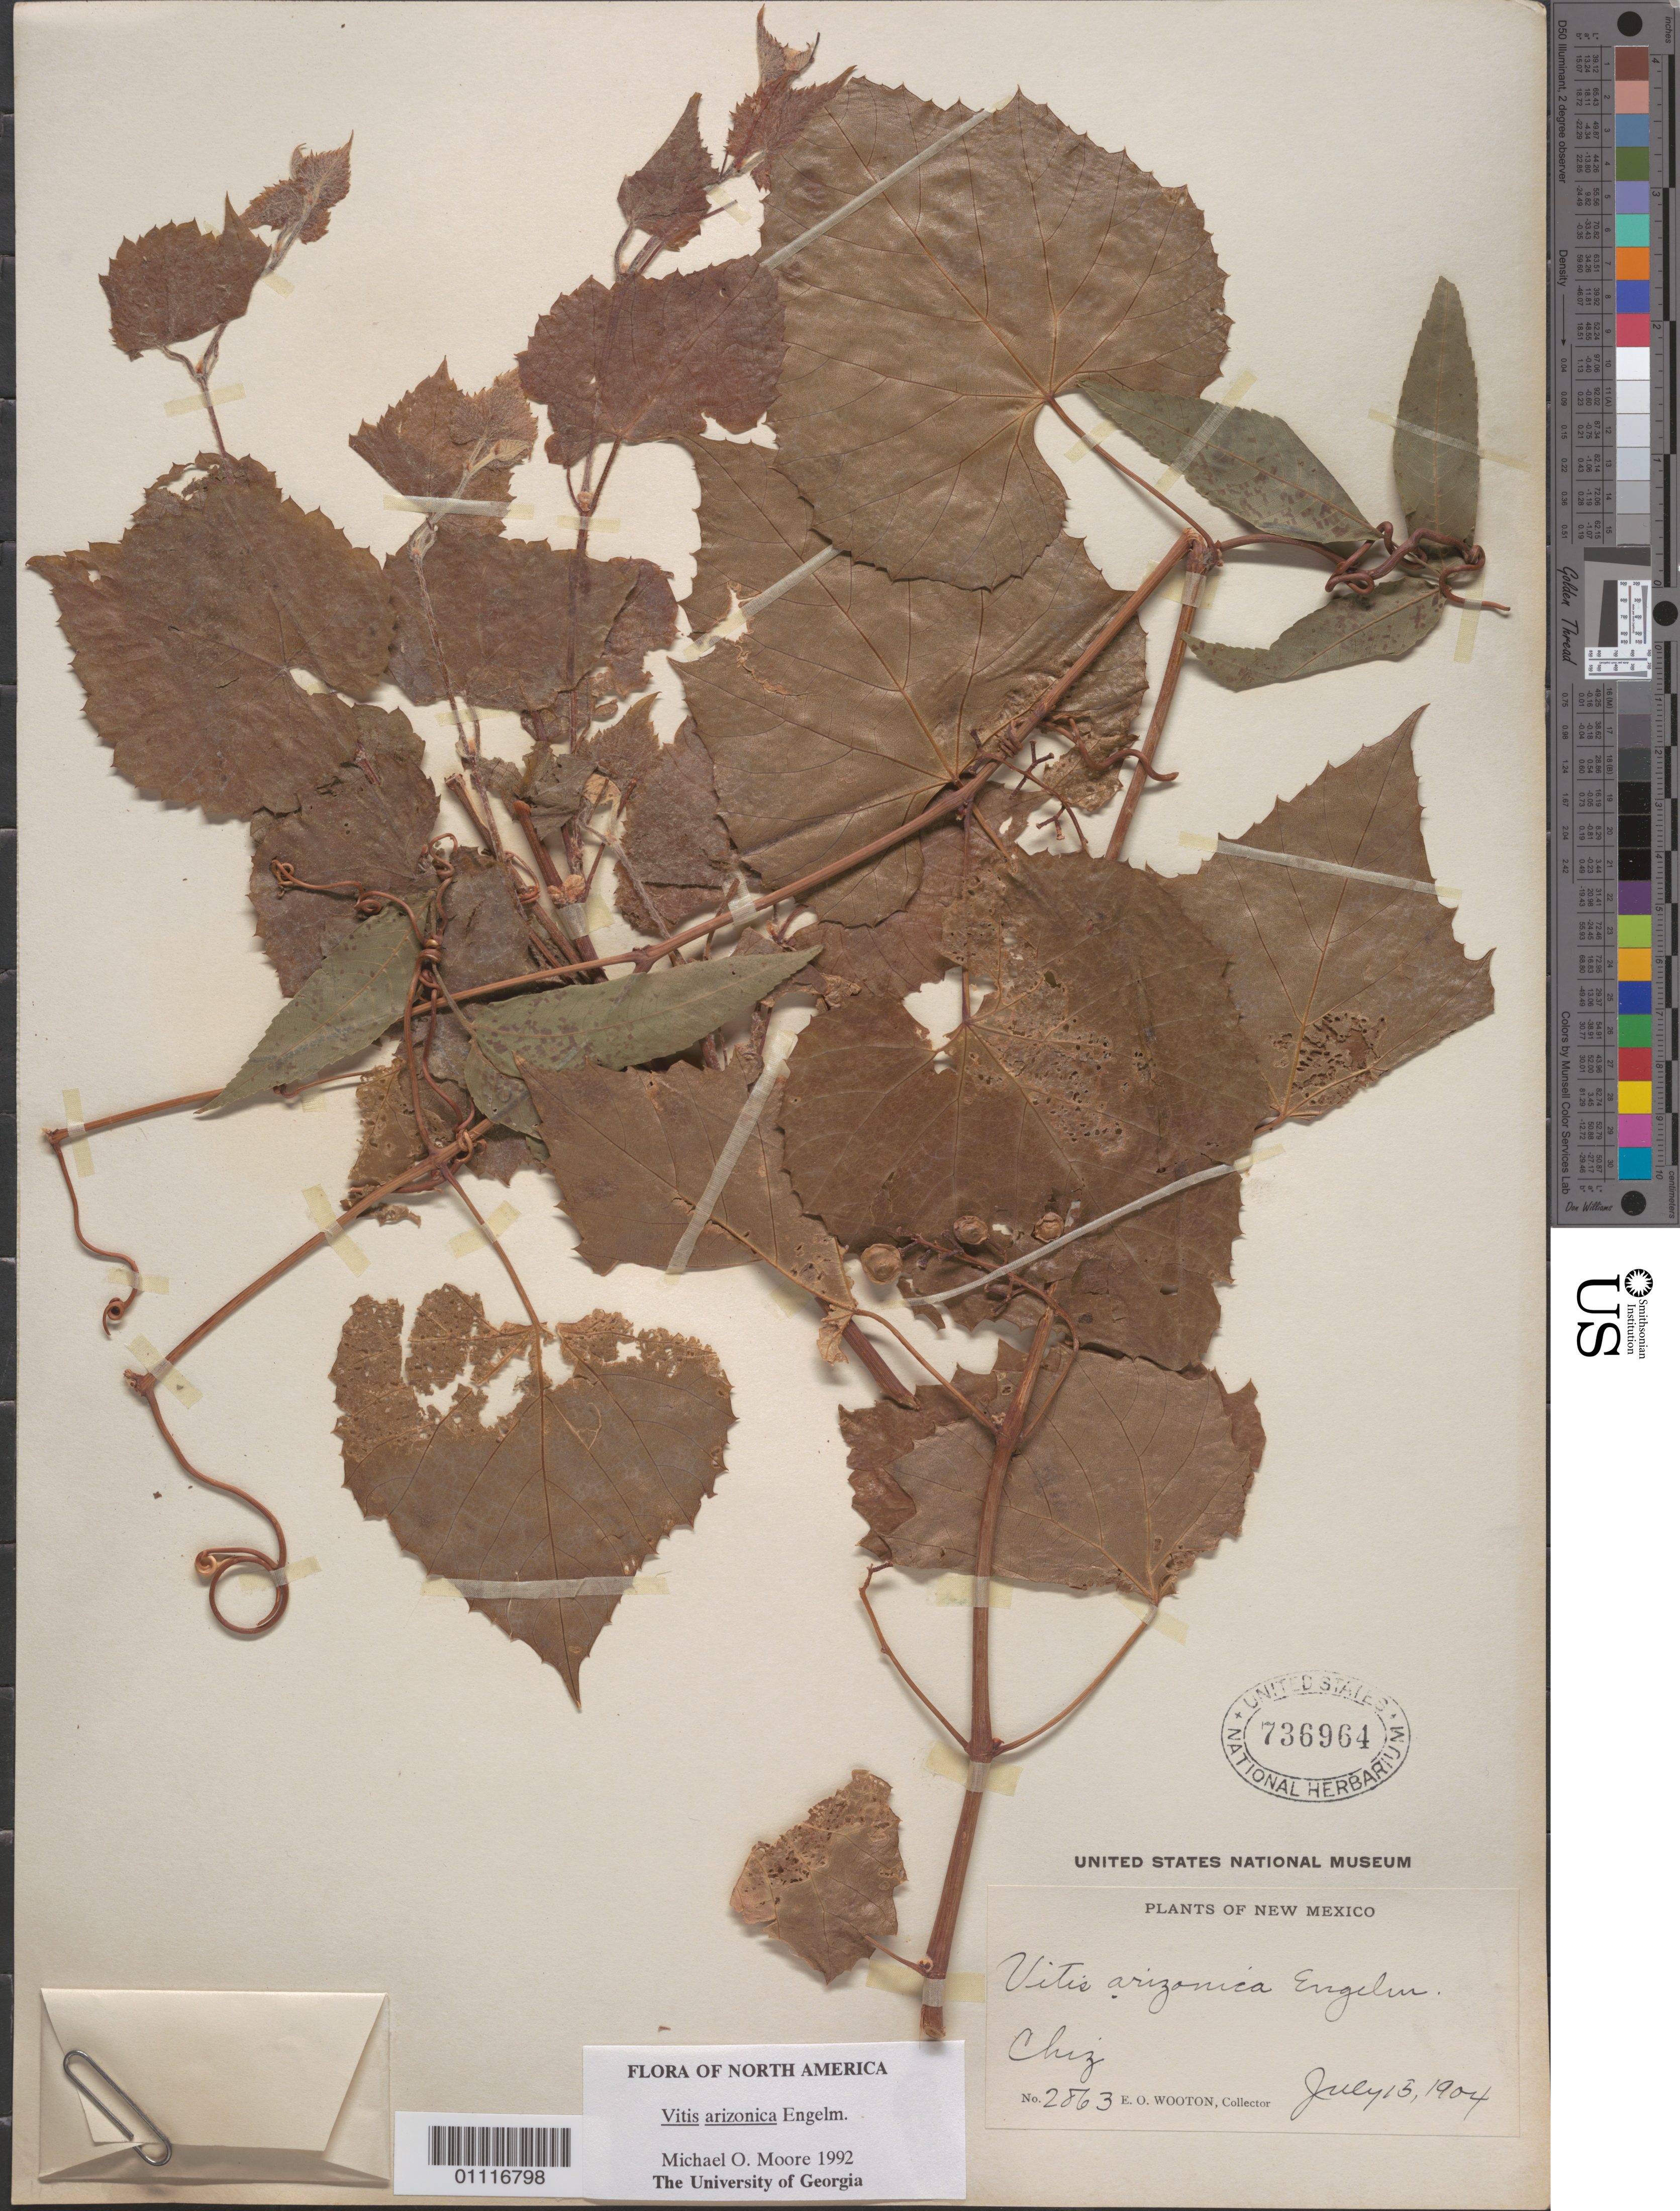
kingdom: Plantae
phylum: Tracheophyta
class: Magnoliopsida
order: Vitales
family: Vitaceae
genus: Vitis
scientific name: Vitis arizonica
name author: Engelm.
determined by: Moore, M. O.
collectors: E. O. Wooton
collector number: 2863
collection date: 1904-07-15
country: United States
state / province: New Mexico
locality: Chiz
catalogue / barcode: US 736964